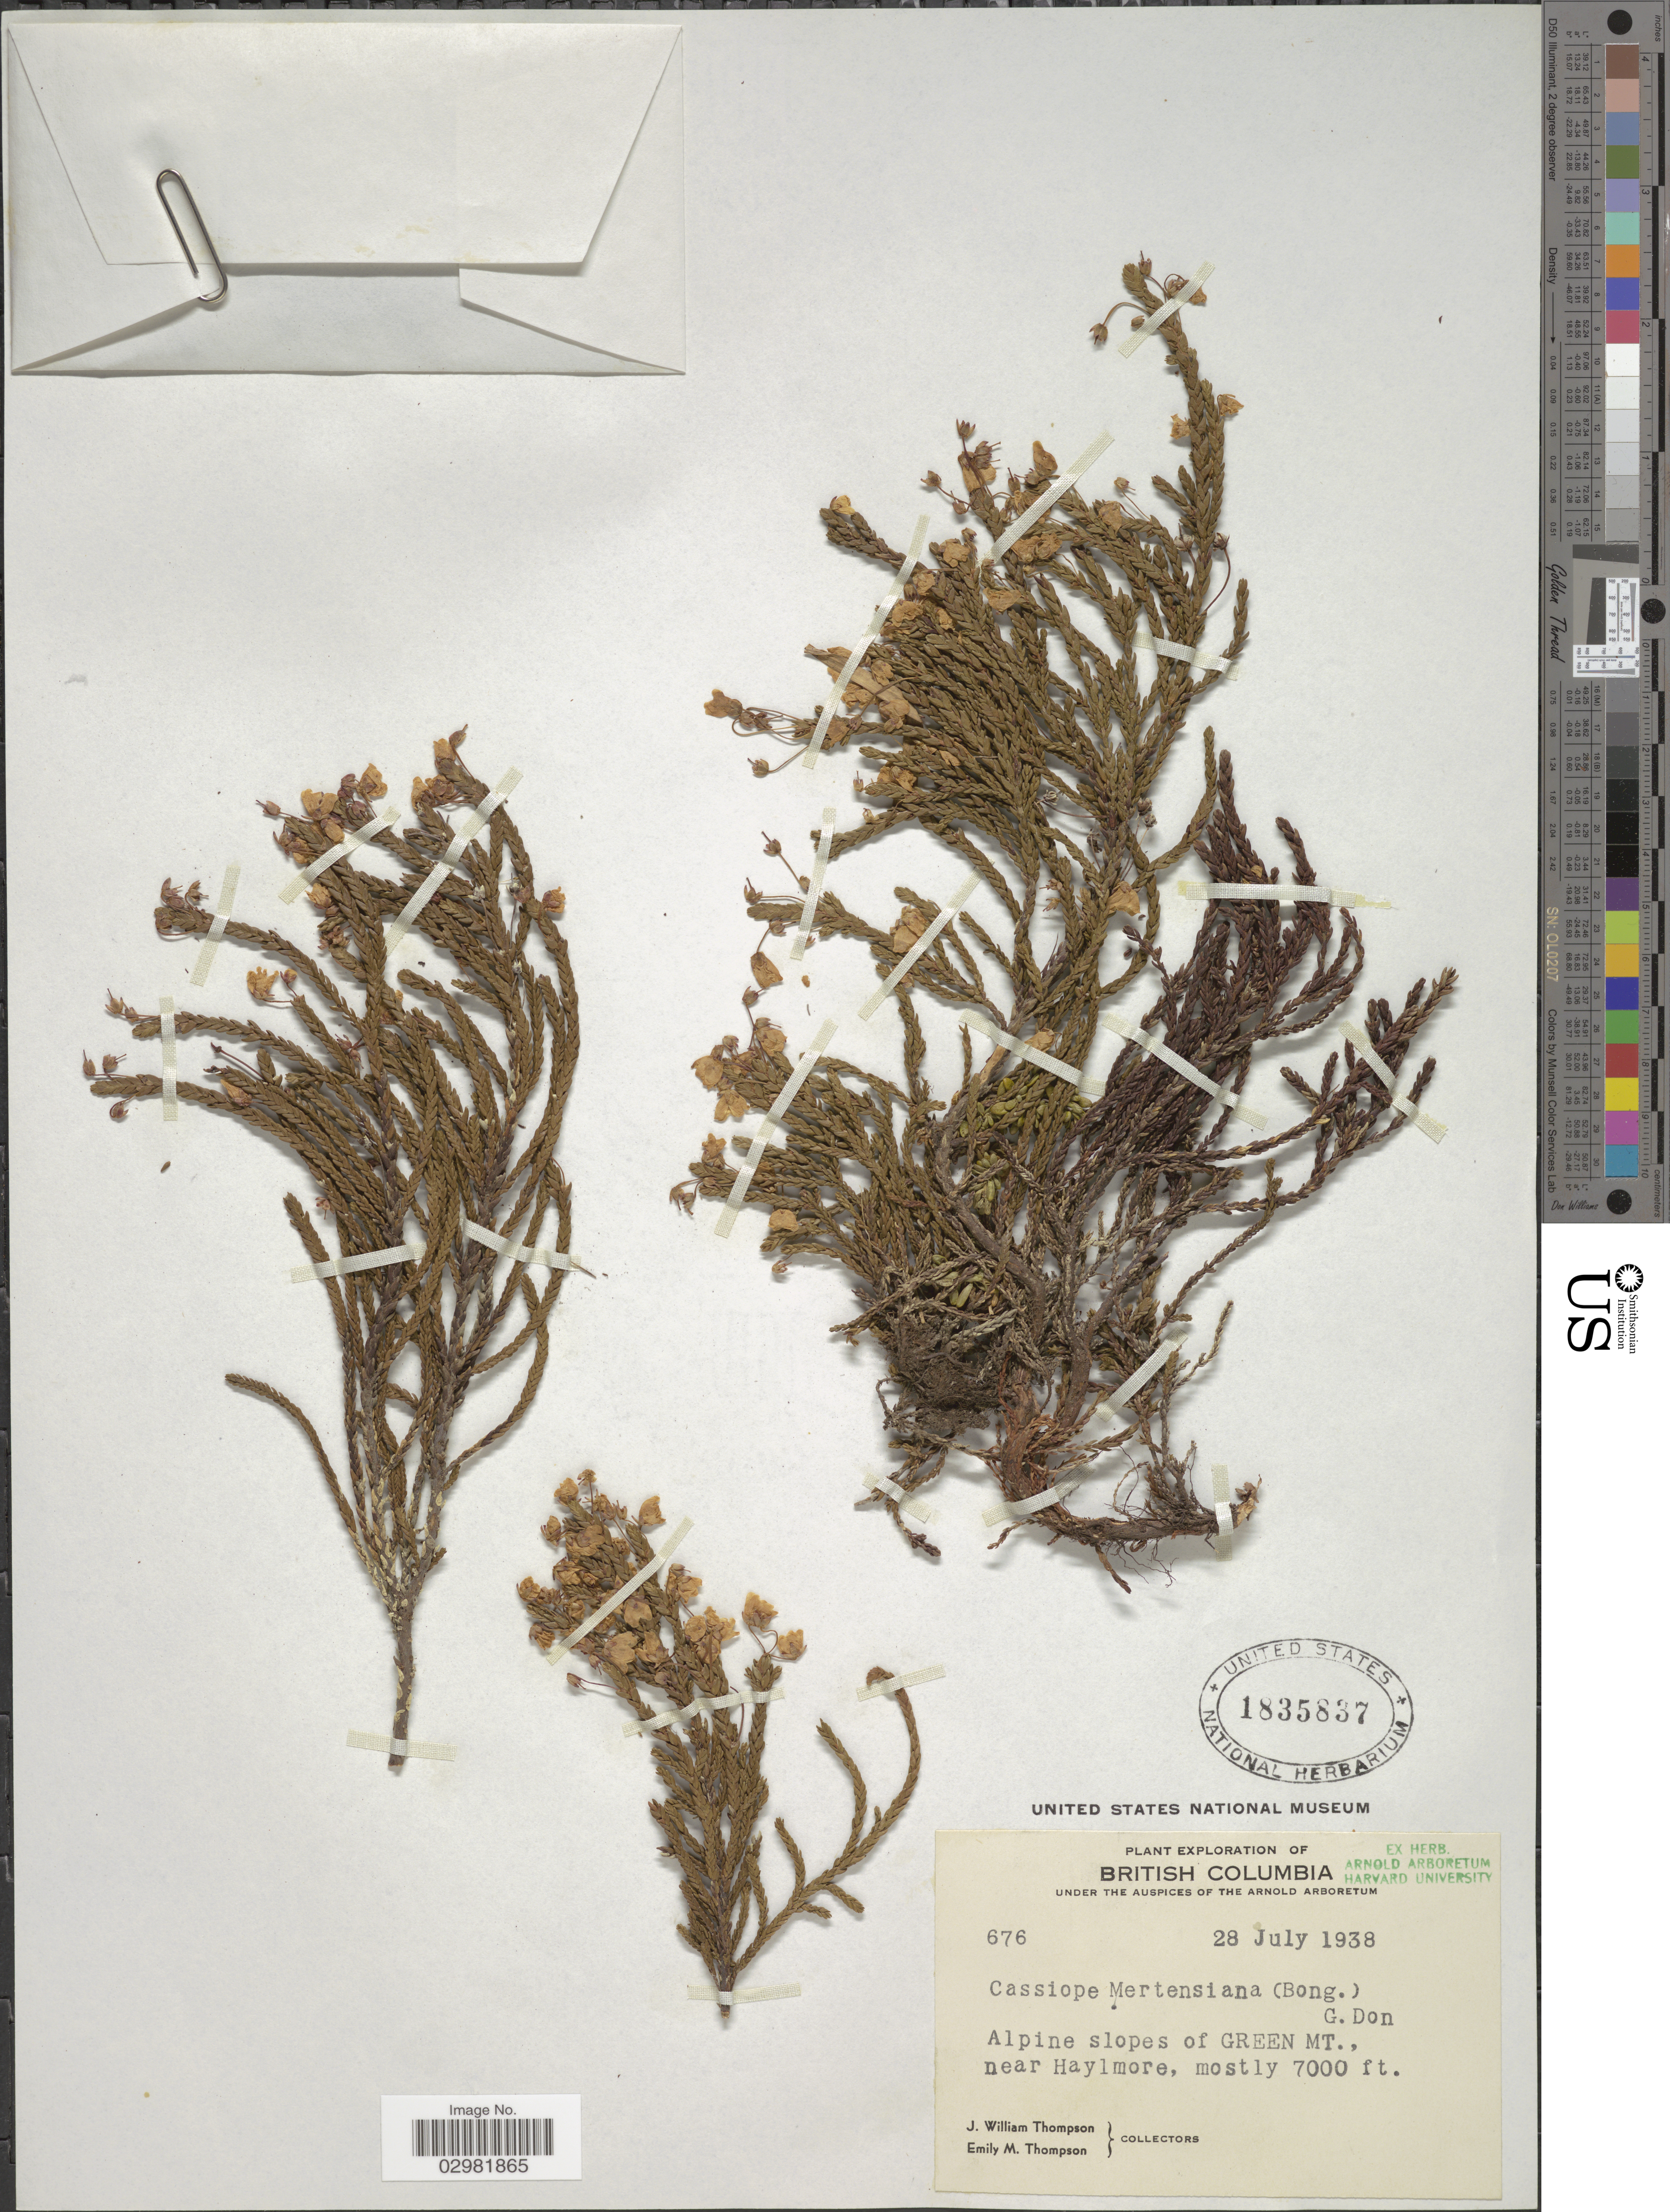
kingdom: Plantae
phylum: Tracheophyta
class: Magnoliopsida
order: Ericales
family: Ericaceae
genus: Cassiope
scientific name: Cassiope mertensiana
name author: (Bong.) G. Don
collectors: J. W. Thompson & E. M. Thompson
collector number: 676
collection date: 1938-07-28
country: Canada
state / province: British Columbia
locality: Alpine slopes of Green Mt., near Haylmore.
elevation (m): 2134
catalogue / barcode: US 1835837